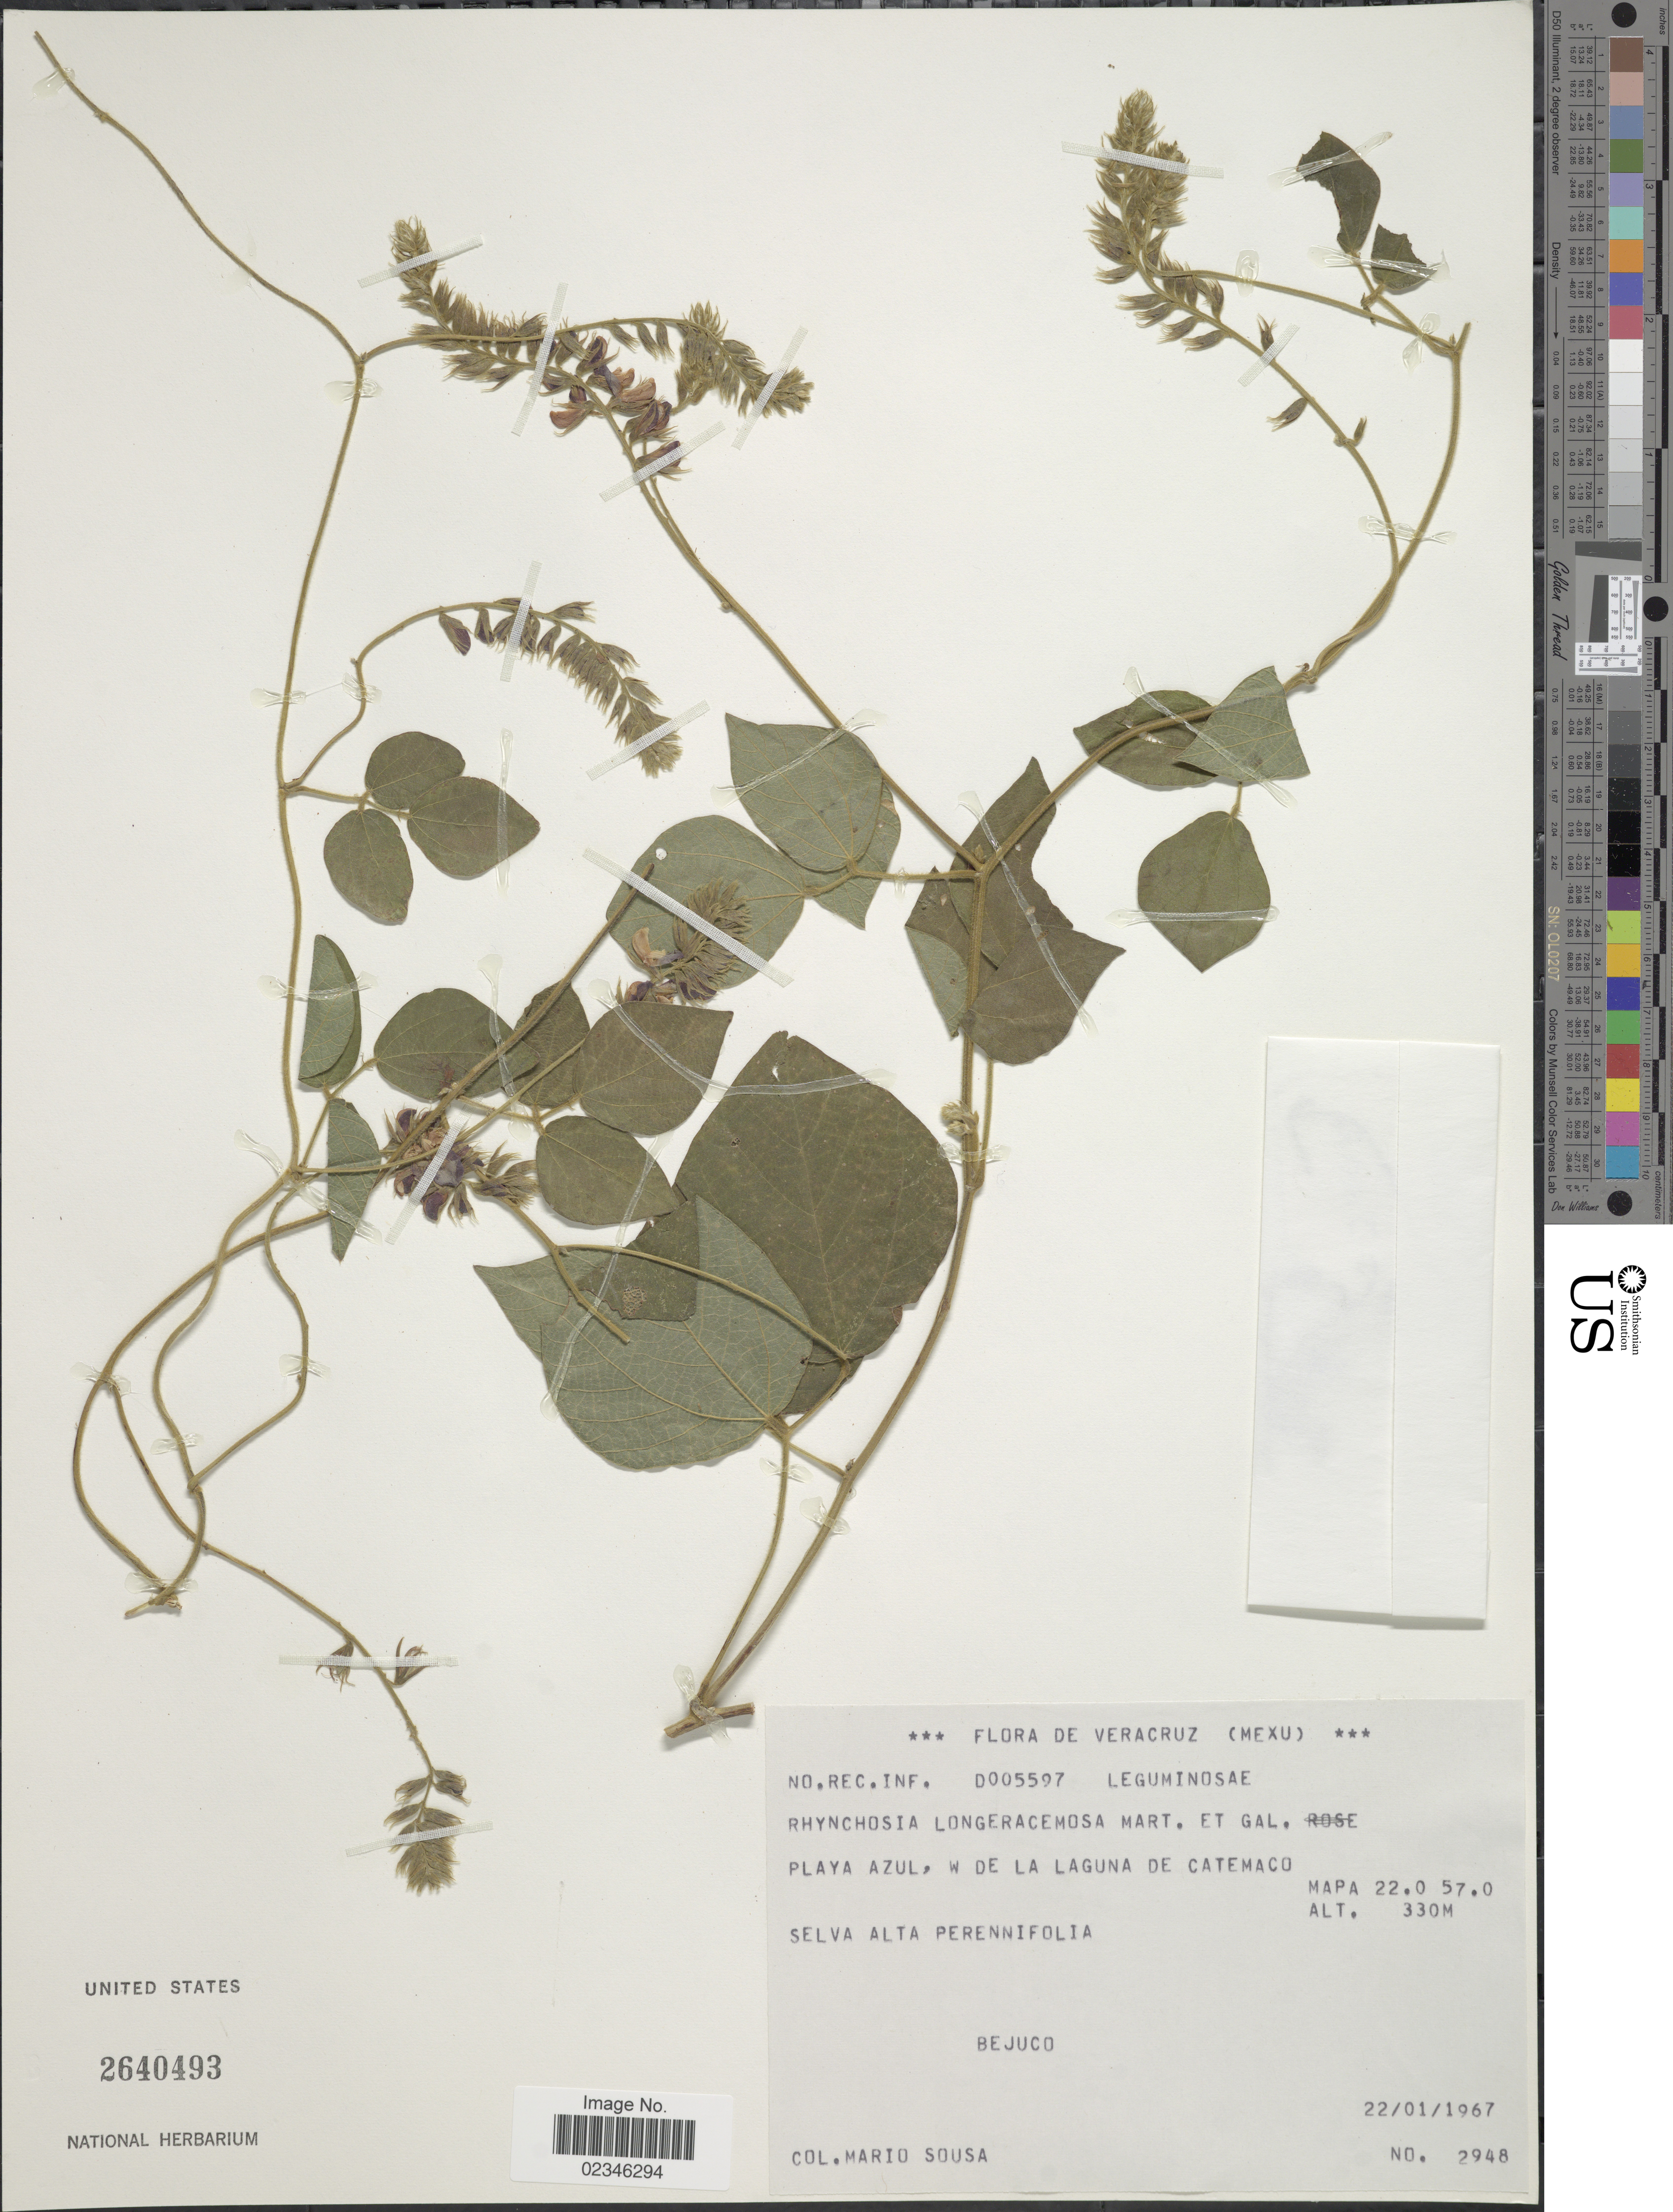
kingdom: Plantae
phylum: Tracheophyta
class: Magnoliopsida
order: Fabales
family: Fabaceae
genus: Rhynchosia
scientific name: Rhynchosia longeracemosa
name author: M. Martens & Galeotti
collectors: M. Sousa S.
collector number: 2948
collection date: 1967-01-22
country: Mexico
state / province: Veracruz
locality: Playa azul, W de la Laguna de Catemaco. Selva alta perennifolia. Mapa 22.0 57.0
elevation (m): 330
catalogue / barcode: US 2640493